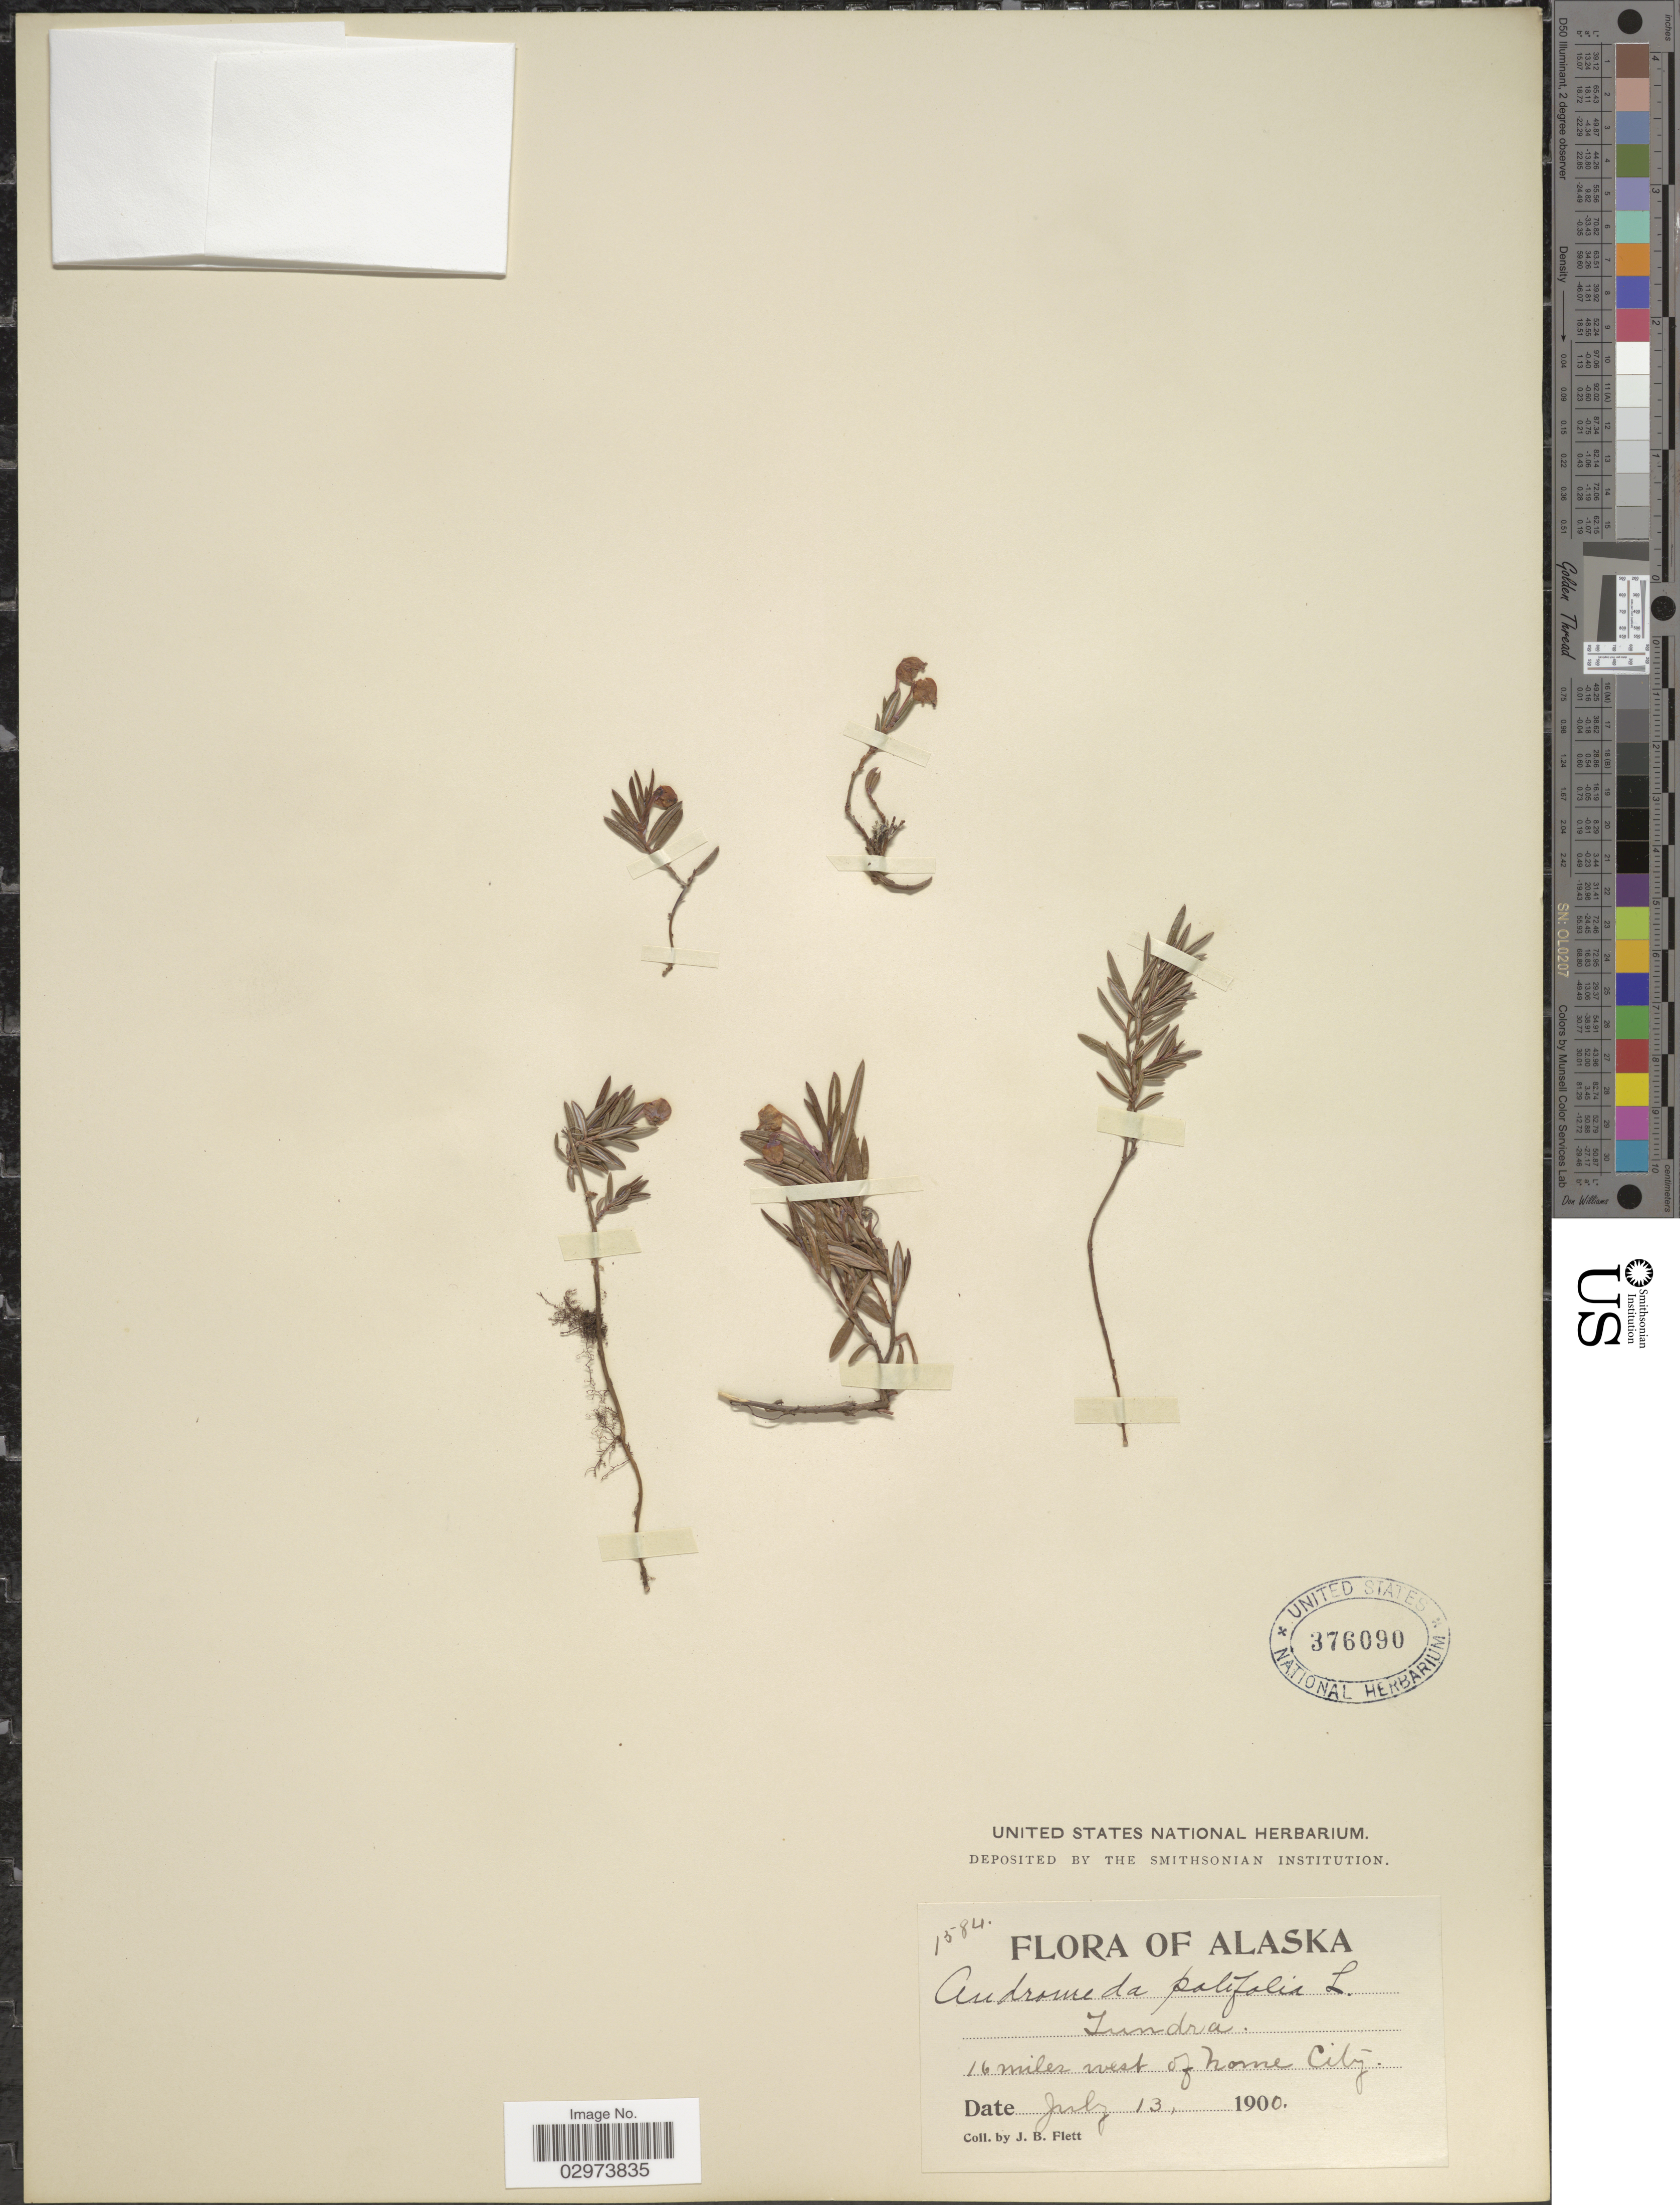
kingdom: Plantae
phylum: Tracheophyta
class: Magnoliopsida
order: Ericales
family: Ericaceae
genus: Andromeda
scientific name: Andromeda polifolia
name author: L.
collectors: J. Flett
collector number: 1584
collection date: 1900-07-13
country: United States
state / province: Alaska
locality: Tundra. 16 miles west of Nome City.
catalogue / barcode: US 376090